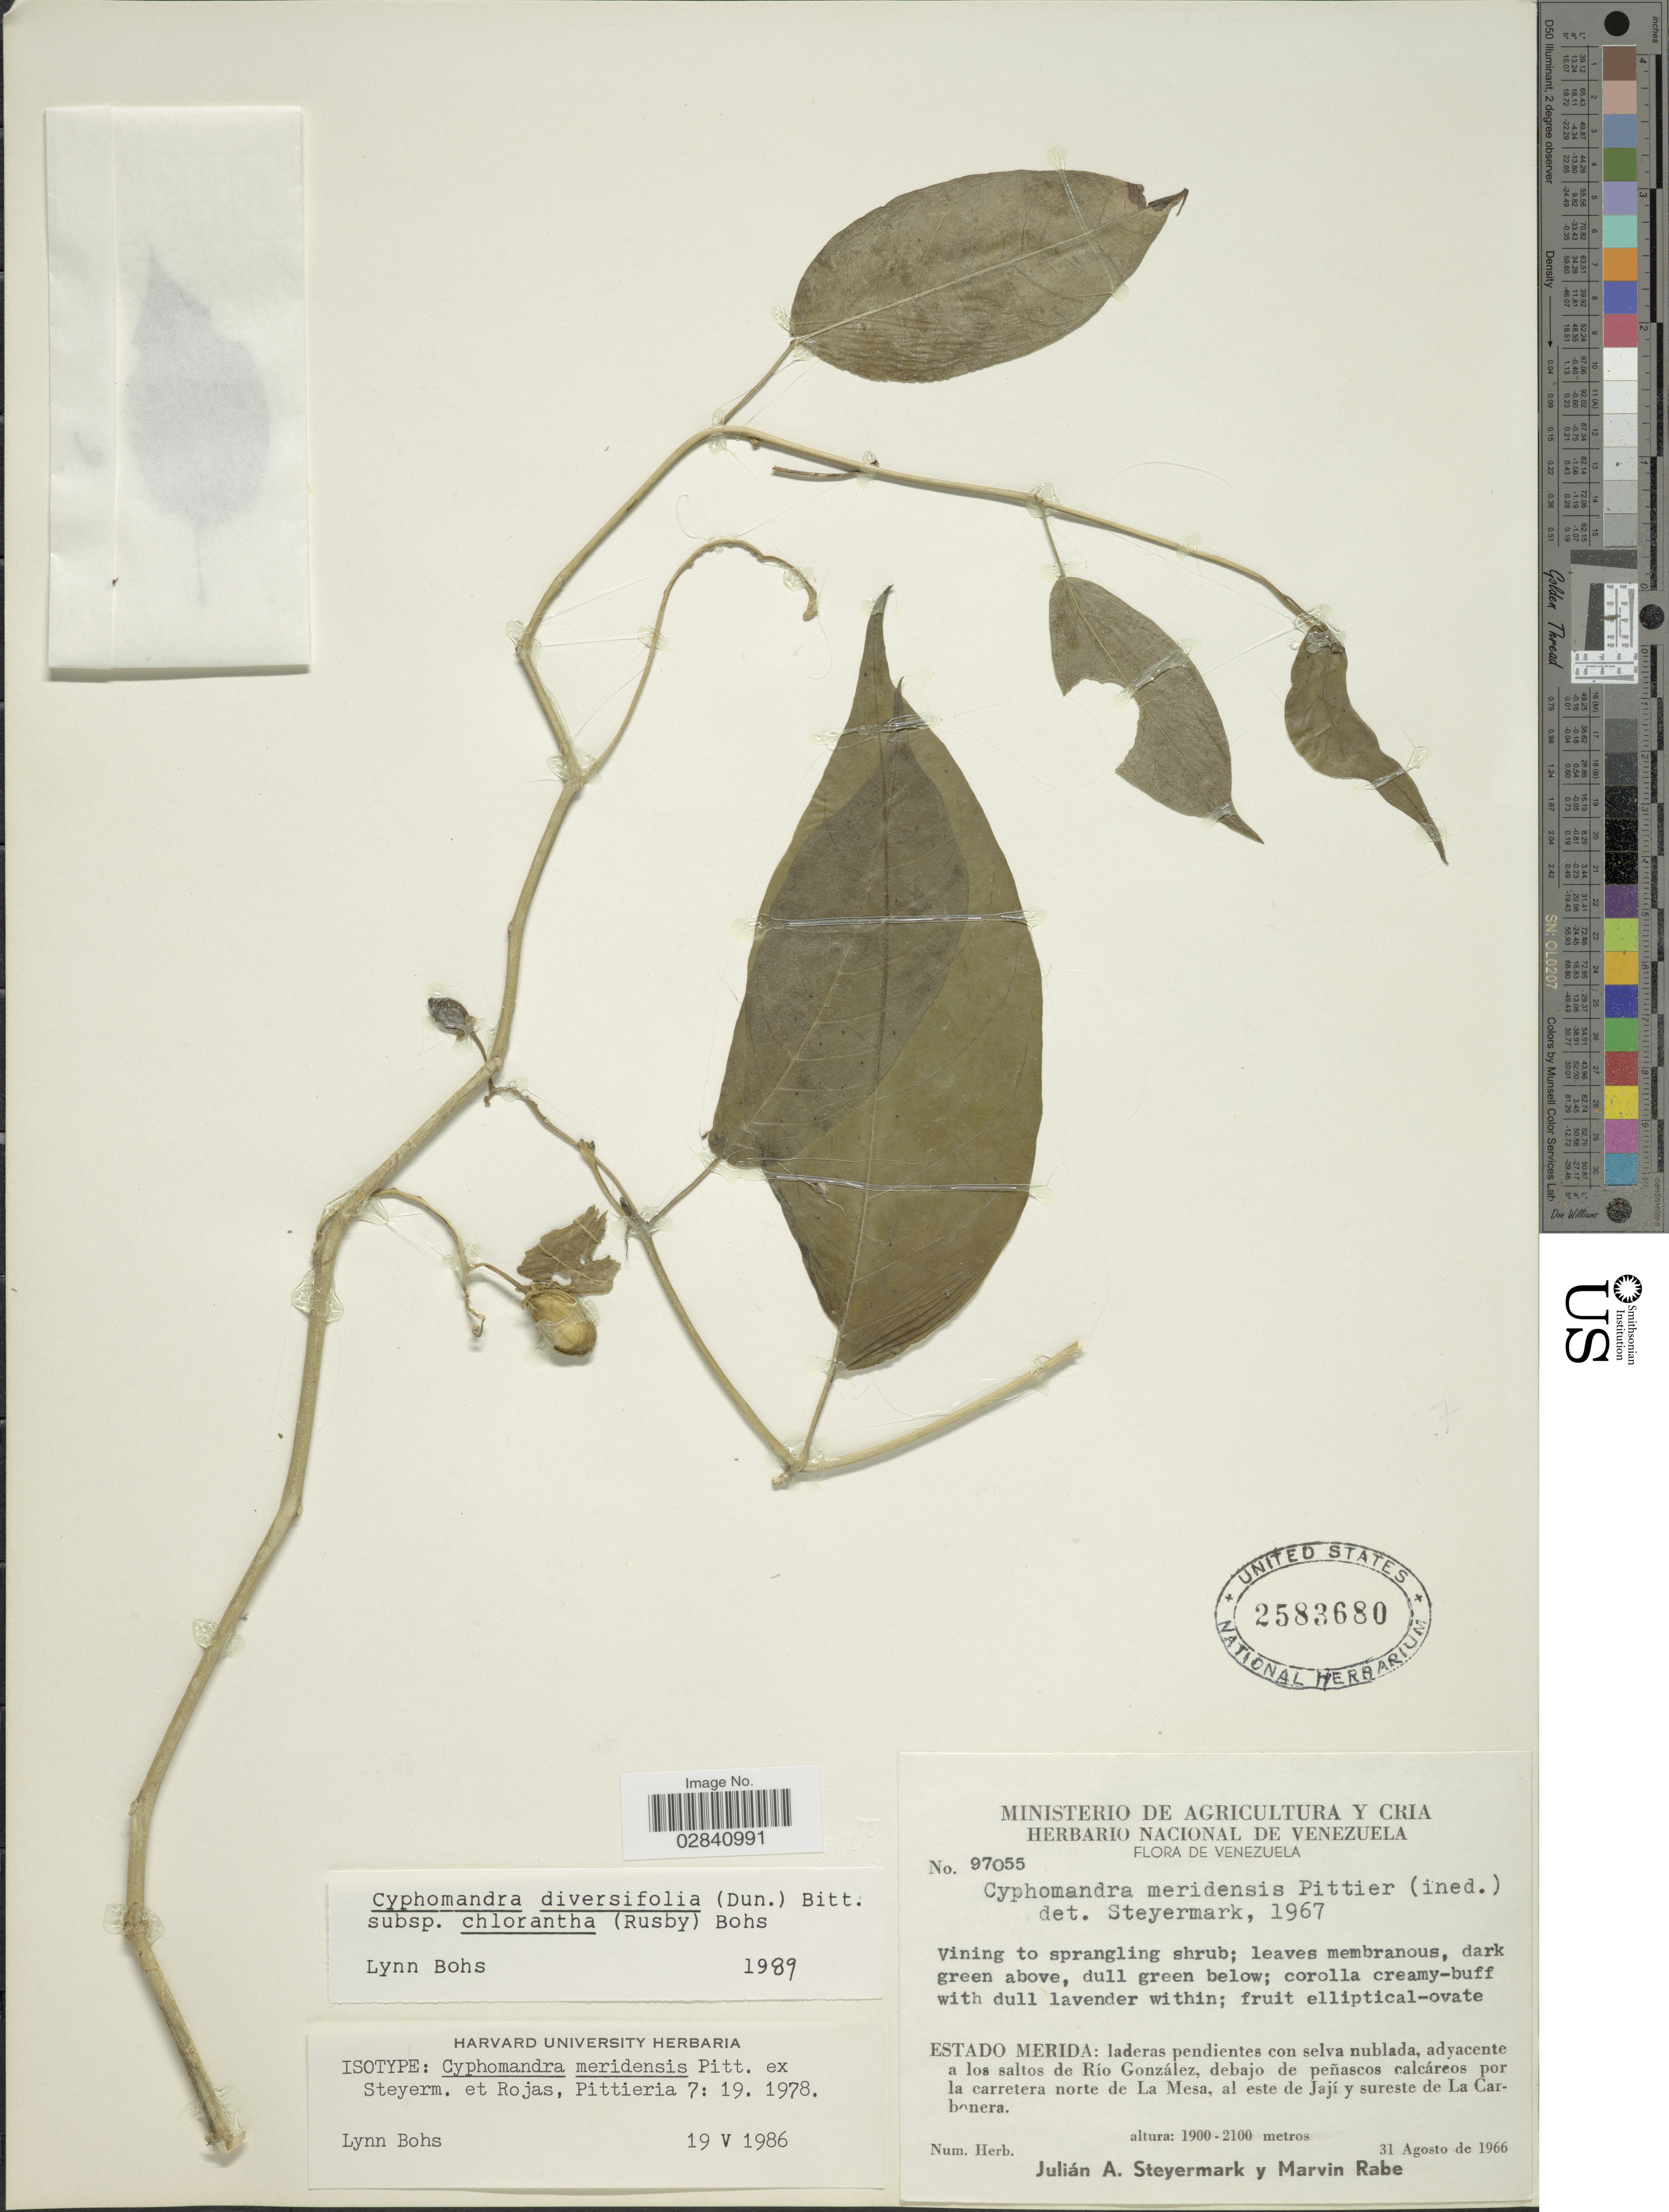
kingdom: Plantae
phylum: Tracheophyta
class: Magnoliopsida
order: Solanales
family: Solanaceae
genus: Cyphomandra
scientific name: Cyphomandra diversifolia subsp. chlorantha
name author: (Dun.) Bitt.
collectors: J. Steyermark & M. Rabe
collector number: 97055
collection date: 1966-08-31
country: Venezuela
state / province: Mérida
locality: Laderas pendientes con selva nublada, adyacente a los saltos de Río González, debajo de peñascos calcáreos por la carretera de La Mesa, al este de Jají y sureste de La Carbonera.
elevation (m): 1900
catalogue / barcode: US 2583680